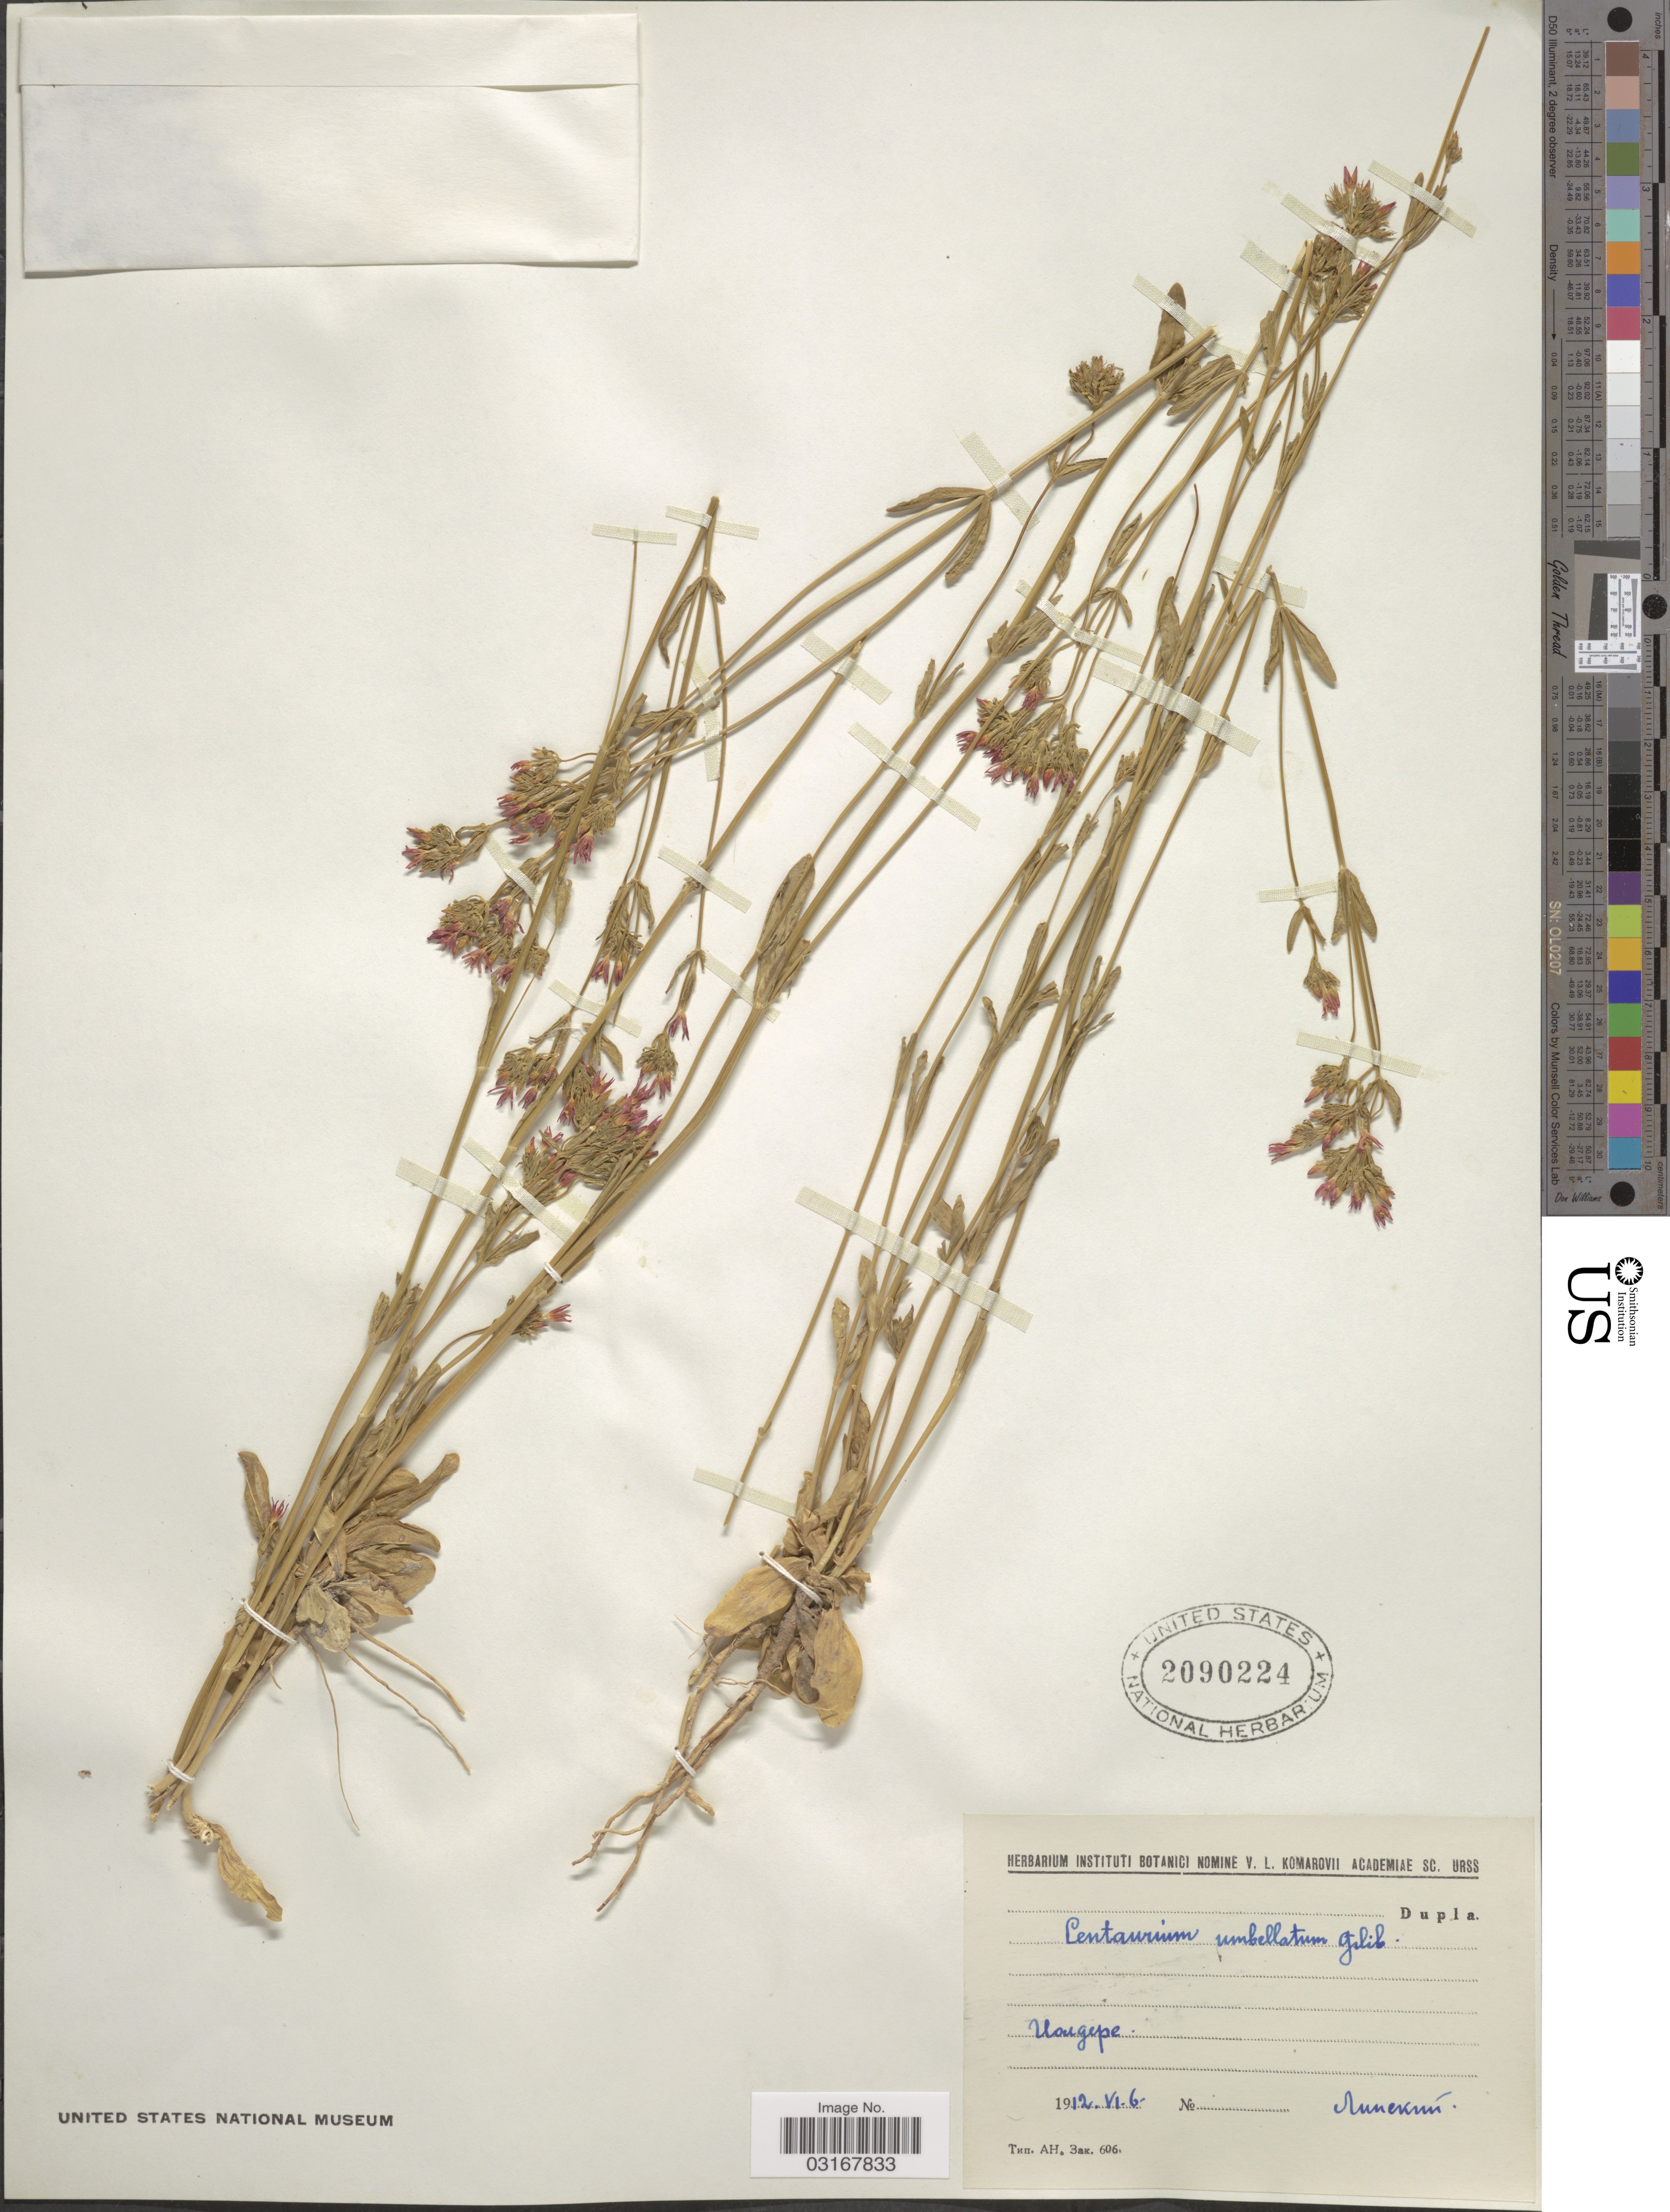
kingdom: Plantae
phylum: Tracheophyta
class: Magnoliopsida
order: Gentianales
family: Gentianaceae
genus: Centaurium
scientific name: Centaurium umbellatum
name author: Gilib.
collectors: V. Lipsky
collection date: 1912-06-06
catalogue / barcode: US 2090224